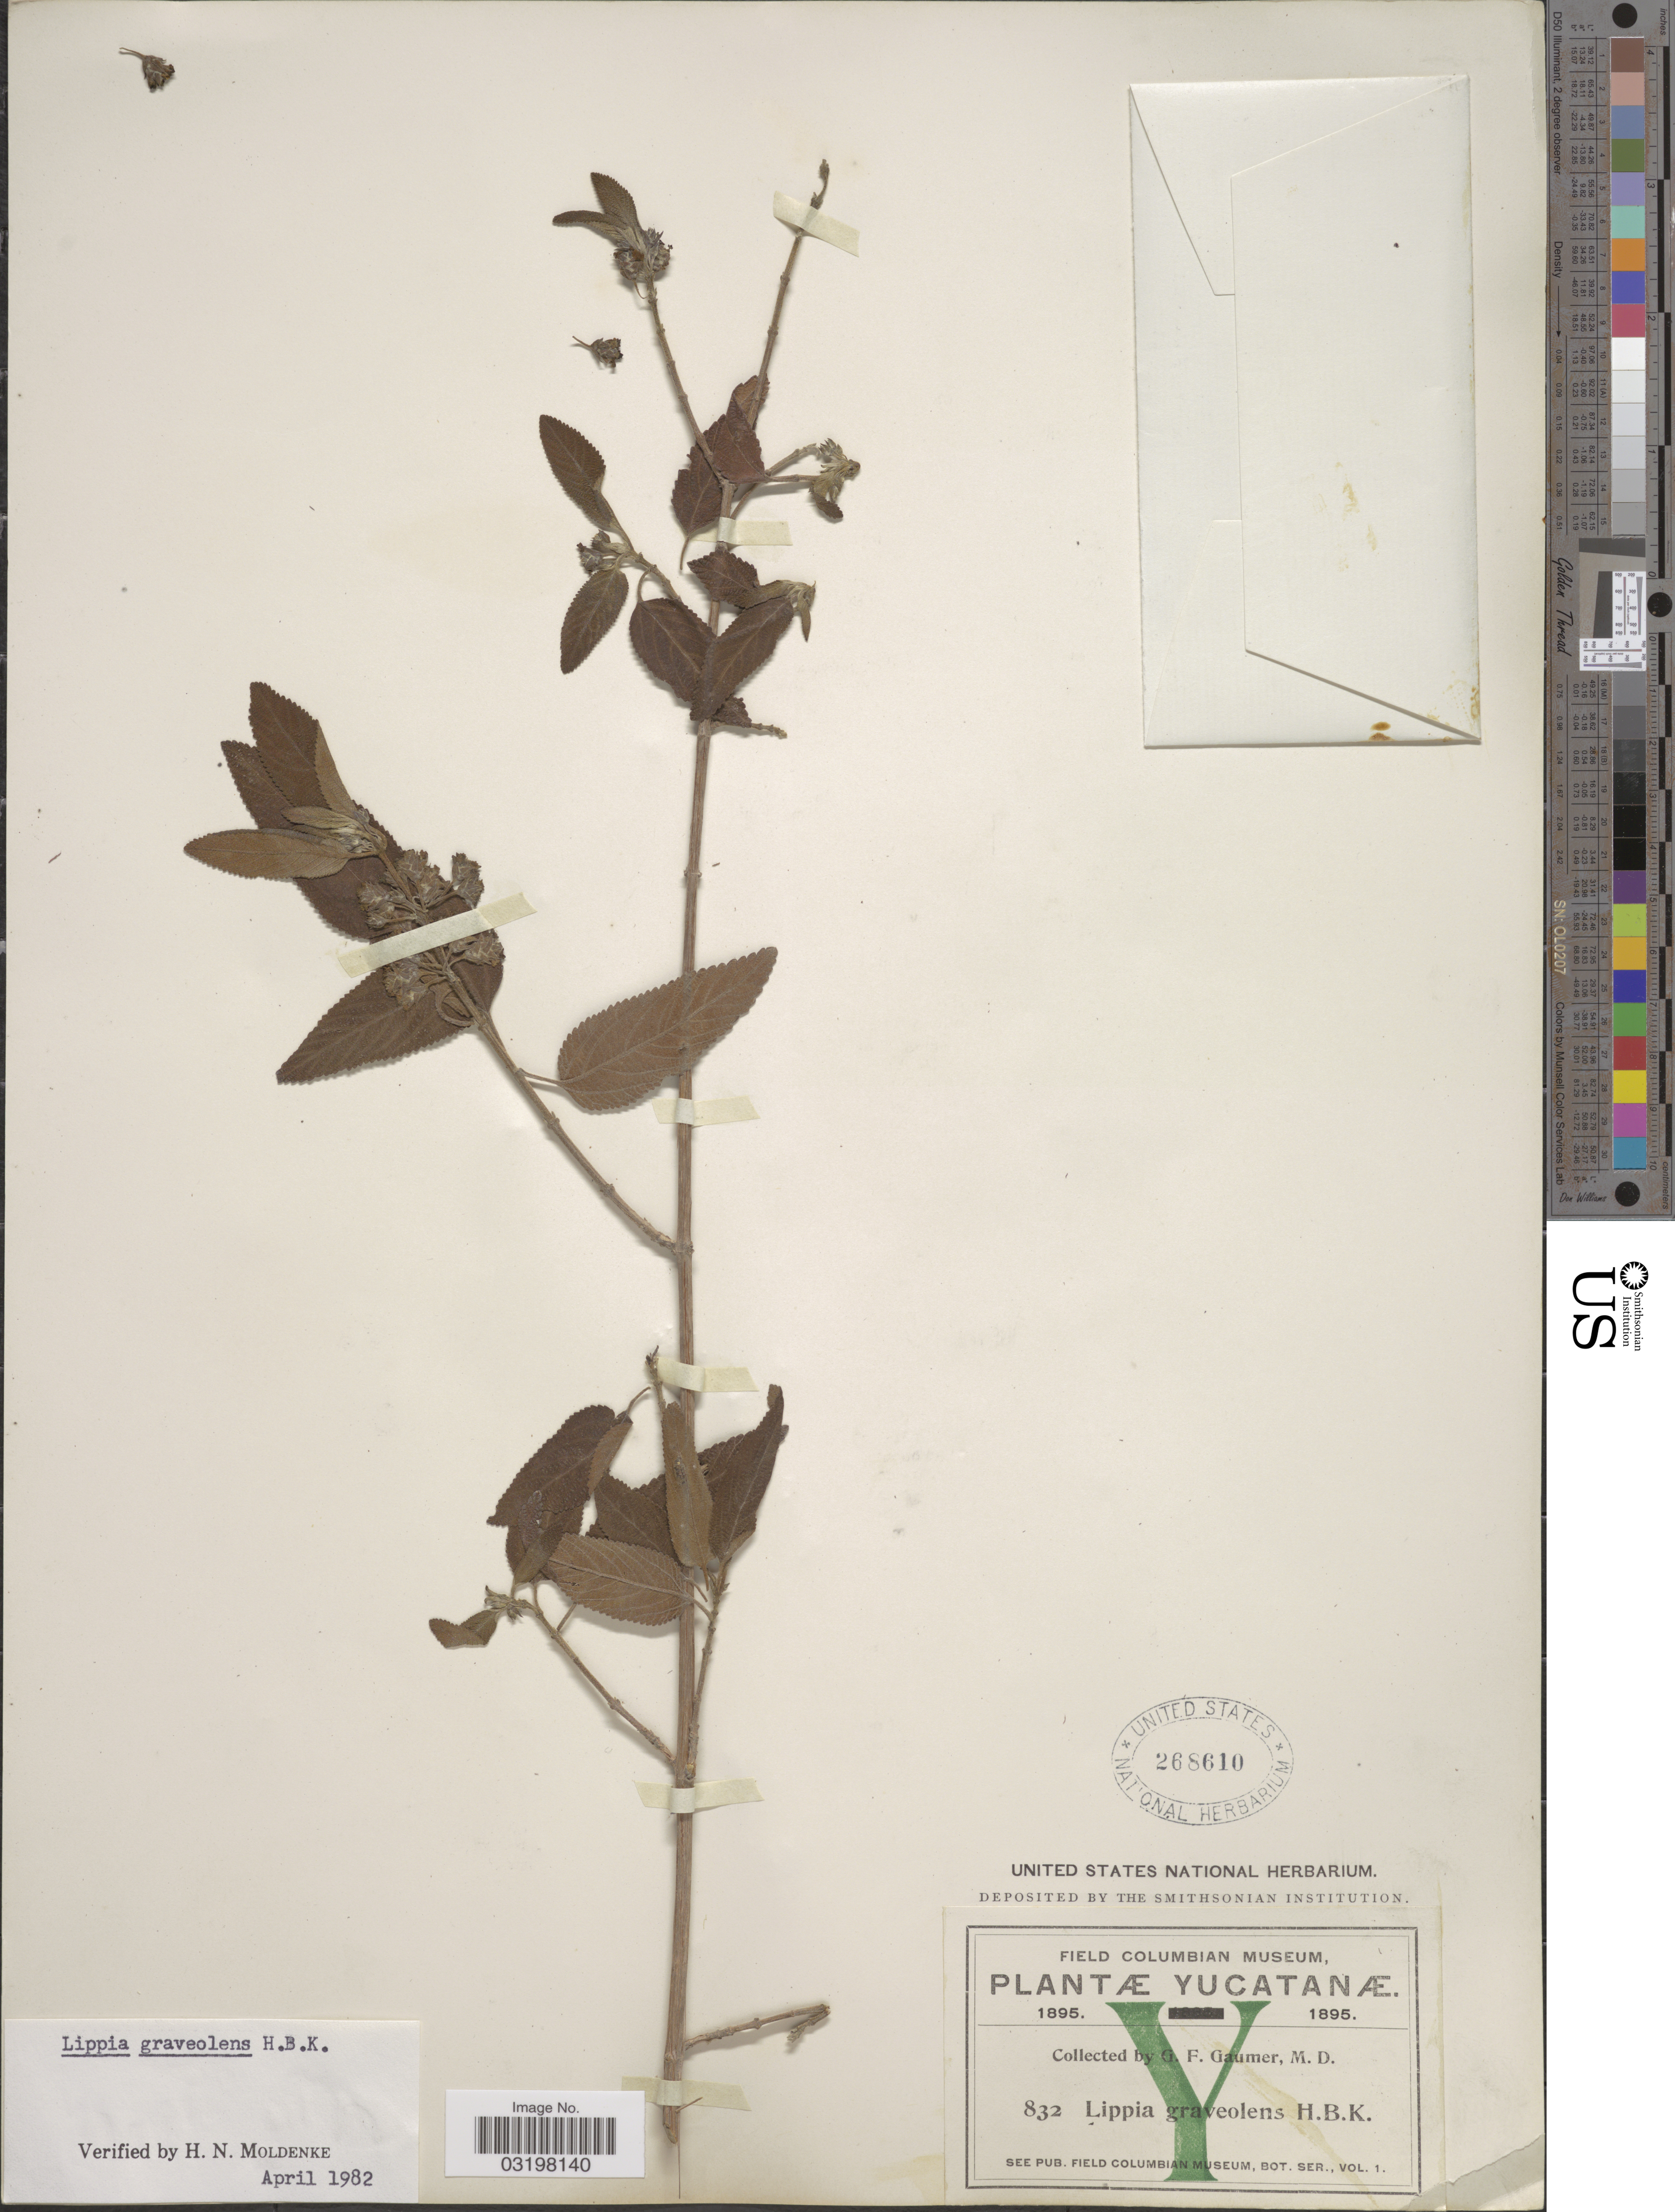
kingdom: Plantae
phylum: Tracheophyta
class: Magnoliopsida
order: Lamiales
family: Verbenaceae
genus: Lippia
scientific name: Lippia graveolens f. graveolens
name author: Kunth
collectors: G. F. Gaumer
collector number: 832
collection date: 1895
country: Mexico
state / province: Yucatán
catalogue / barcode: US 268610